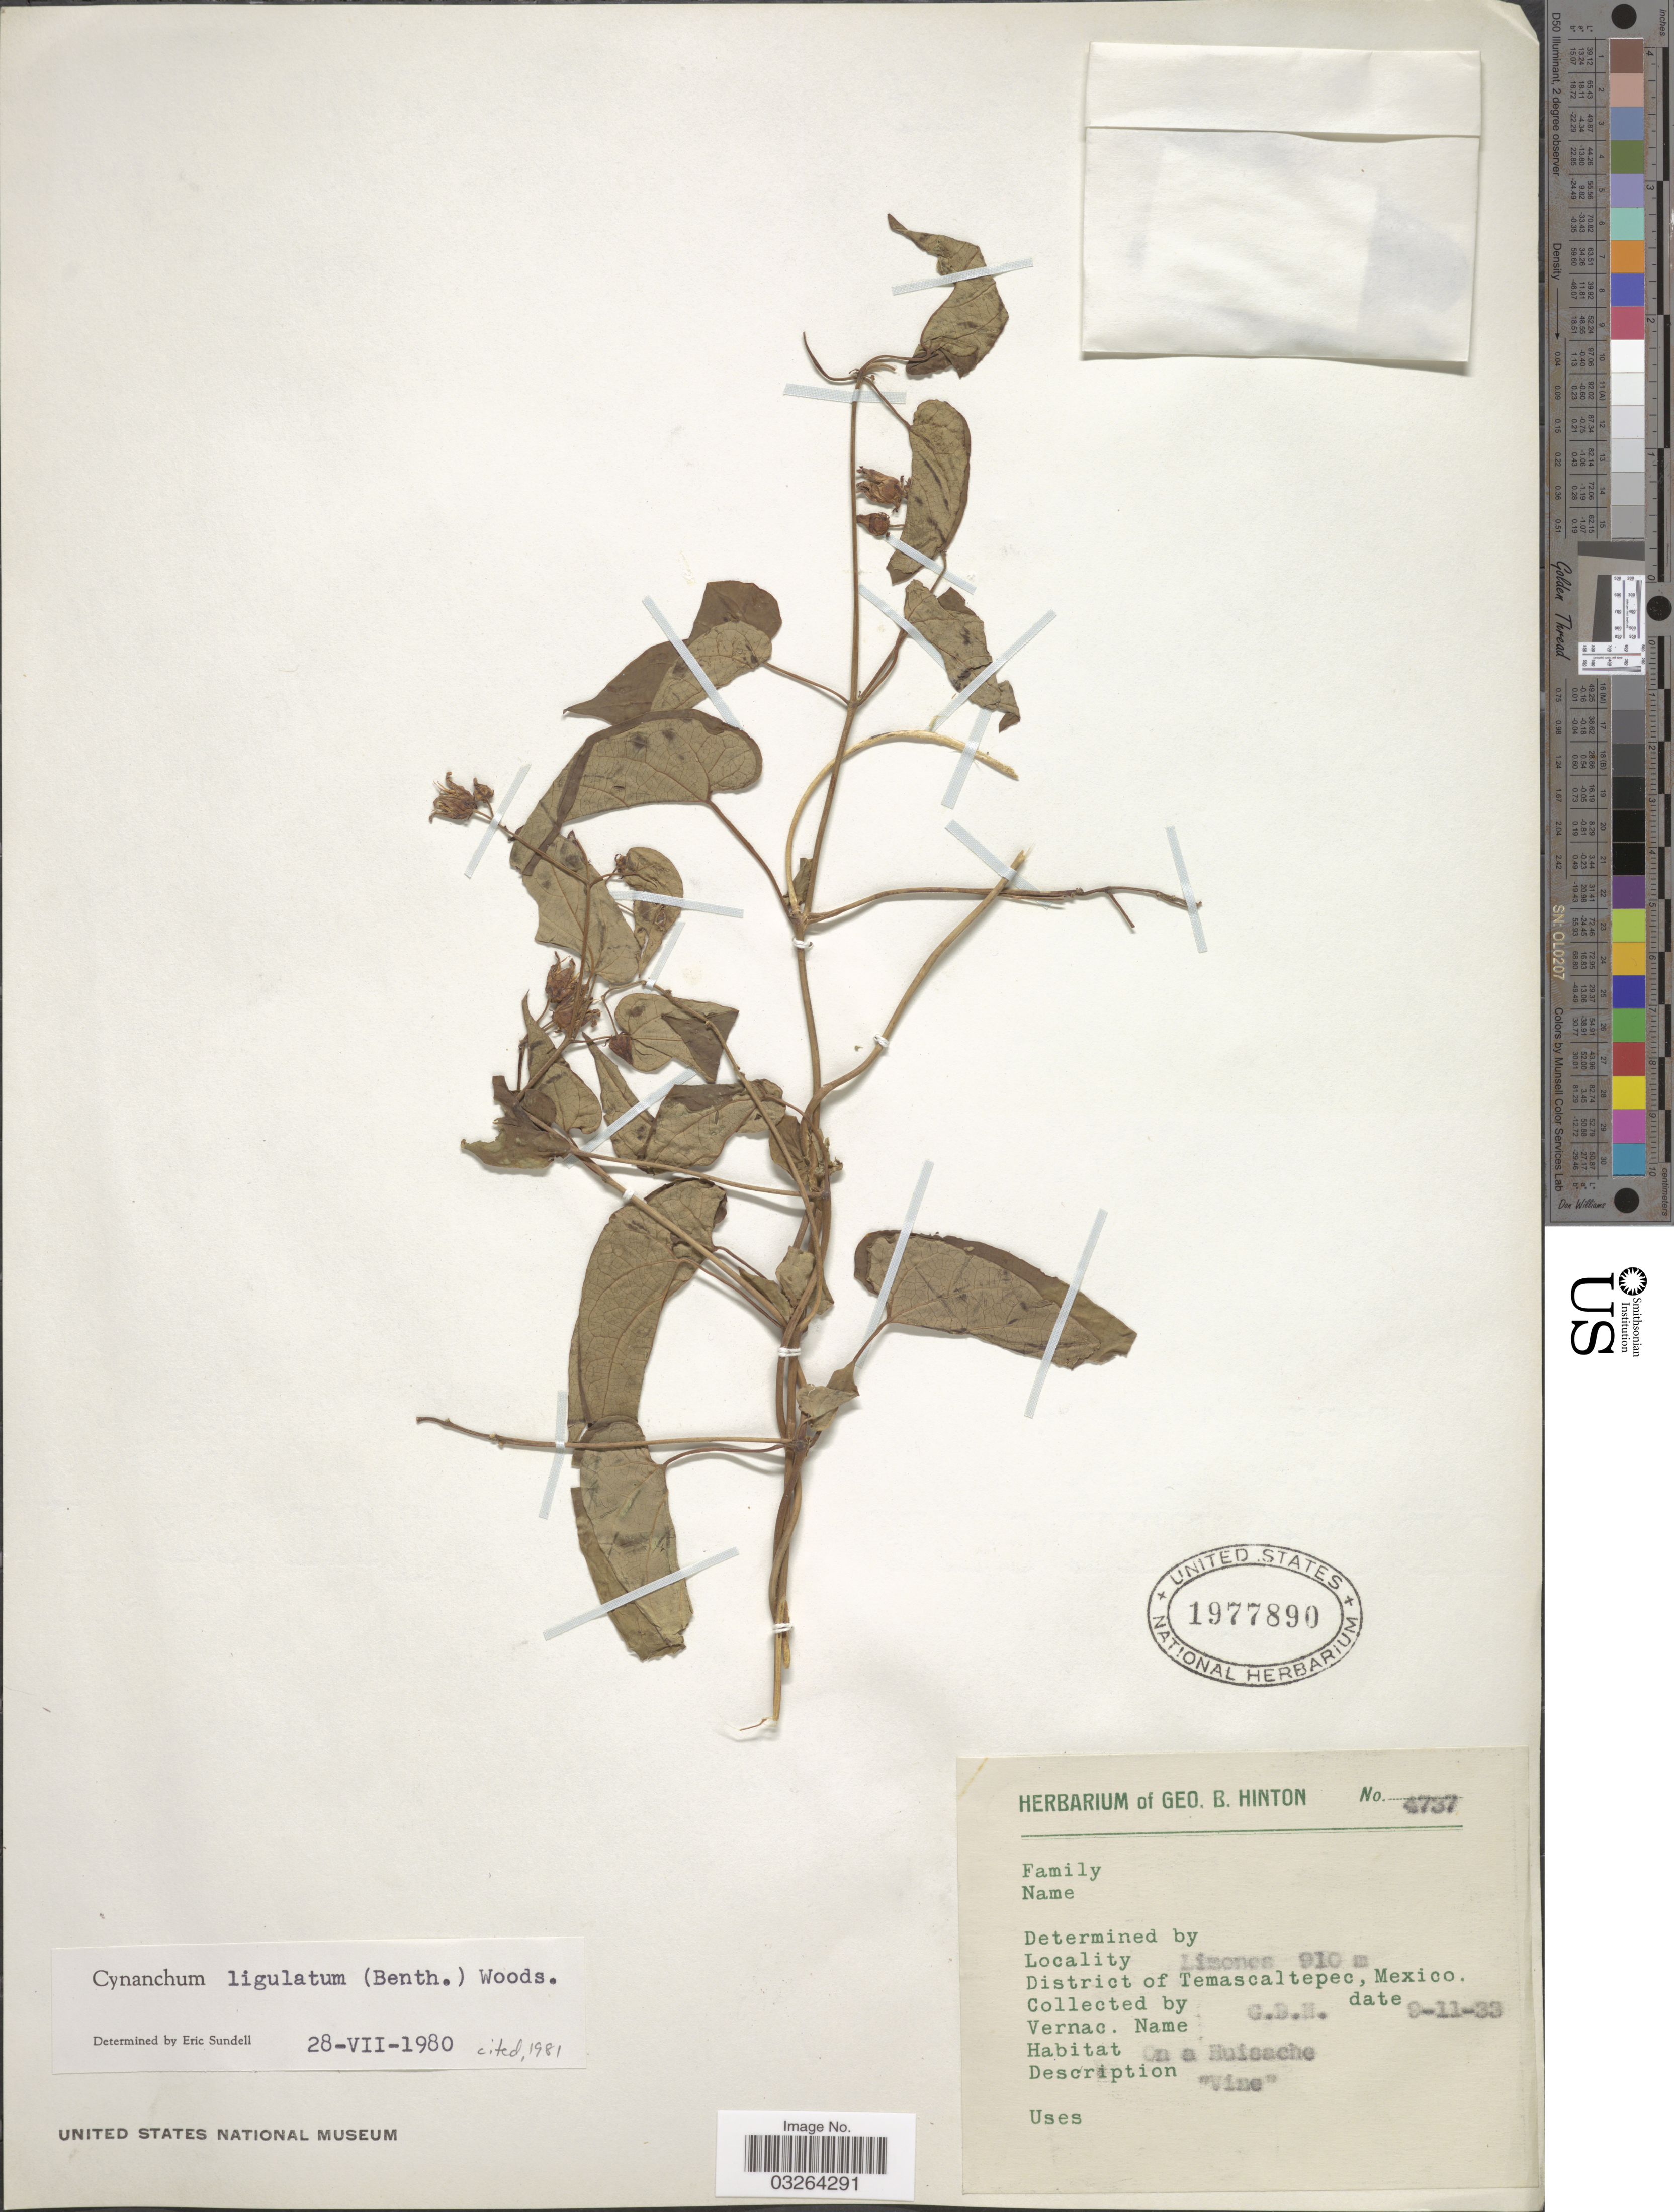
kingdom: Plantae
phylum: Tracheophyta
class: Magnoliopsida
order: Gentianales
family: Apocynaceae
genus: Cynanchum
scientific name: Cynanchum ligulatum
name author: (Benth.) Woodson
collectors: G. B. Hinton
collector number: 4737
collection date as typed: Transcribed d/m/y: 9/11/33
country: Mexico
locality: Limones, District Temascaltepec.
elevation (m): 910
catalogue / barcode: US 1977890